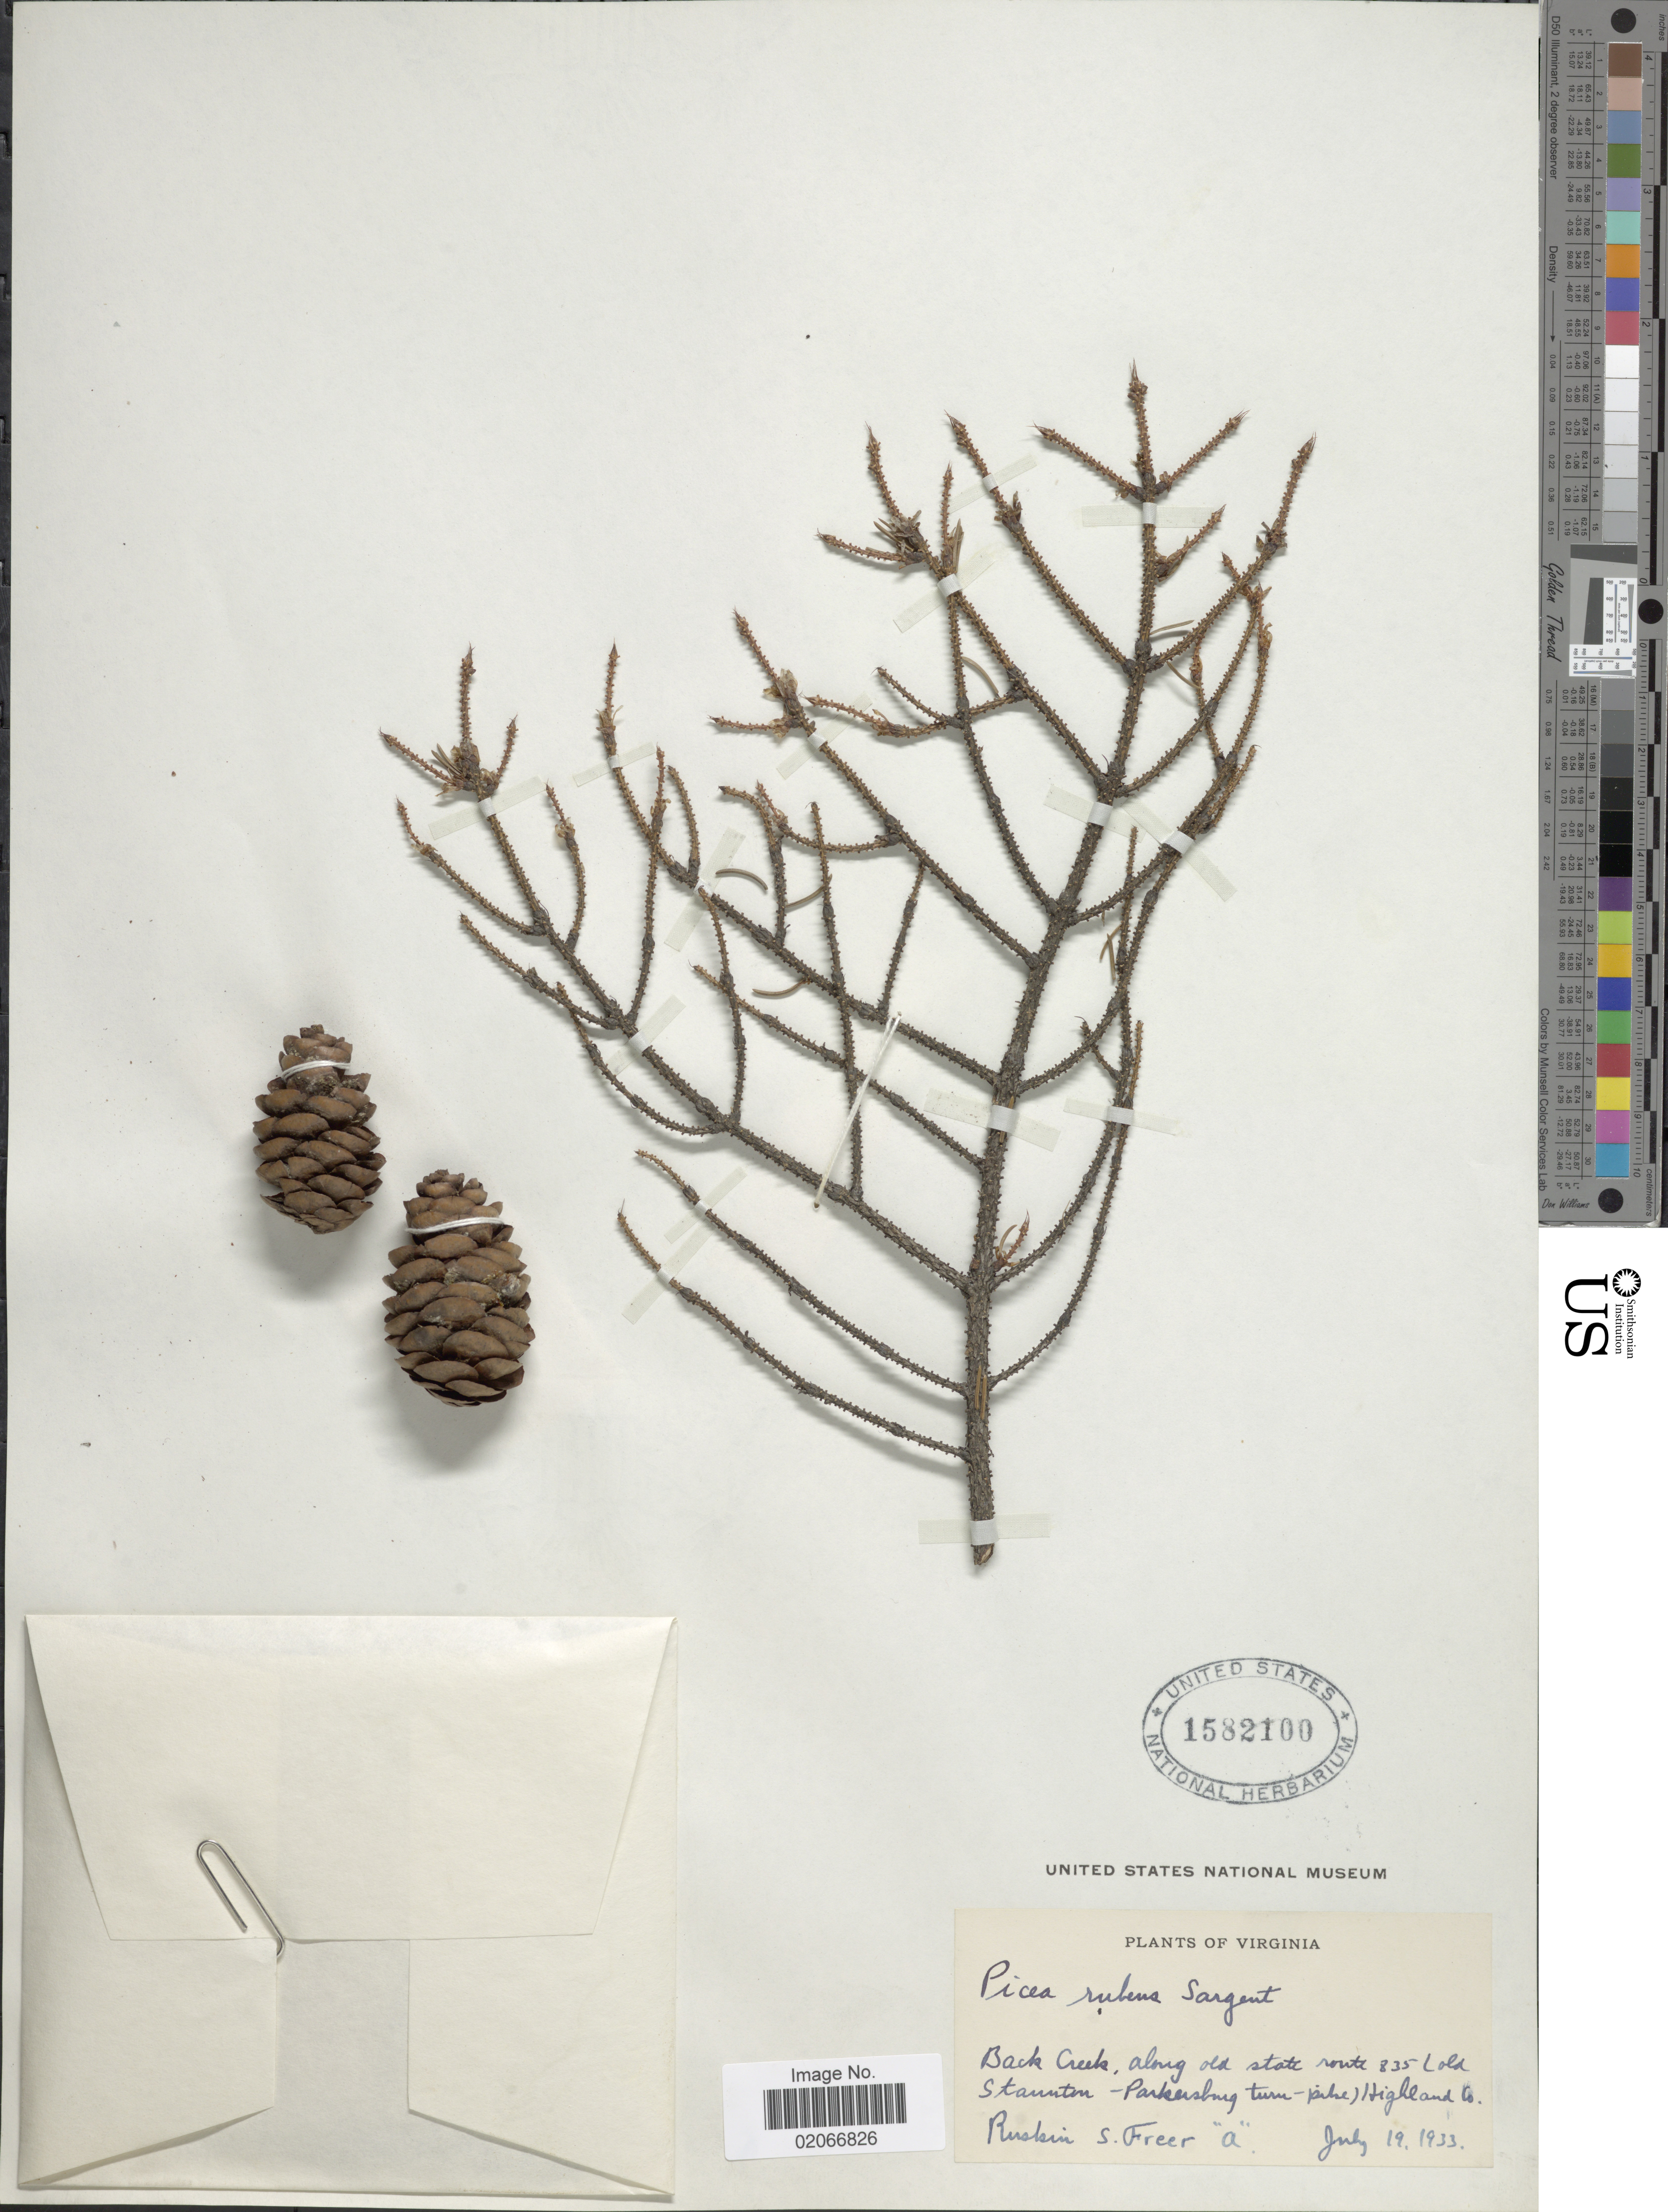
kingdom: Plantae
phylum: Tracheophyta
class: Pinopsida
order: Pinales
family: Pinaceae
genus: Picea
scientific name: Picea rubens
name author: Sarg.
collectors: R. Freer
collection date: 1933-07-19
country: United States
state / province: Virginia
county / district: Highland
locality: Back Creek, along old state route 835 (old Staunton-Parkersburg turn-pike),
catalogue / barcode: US 1582100